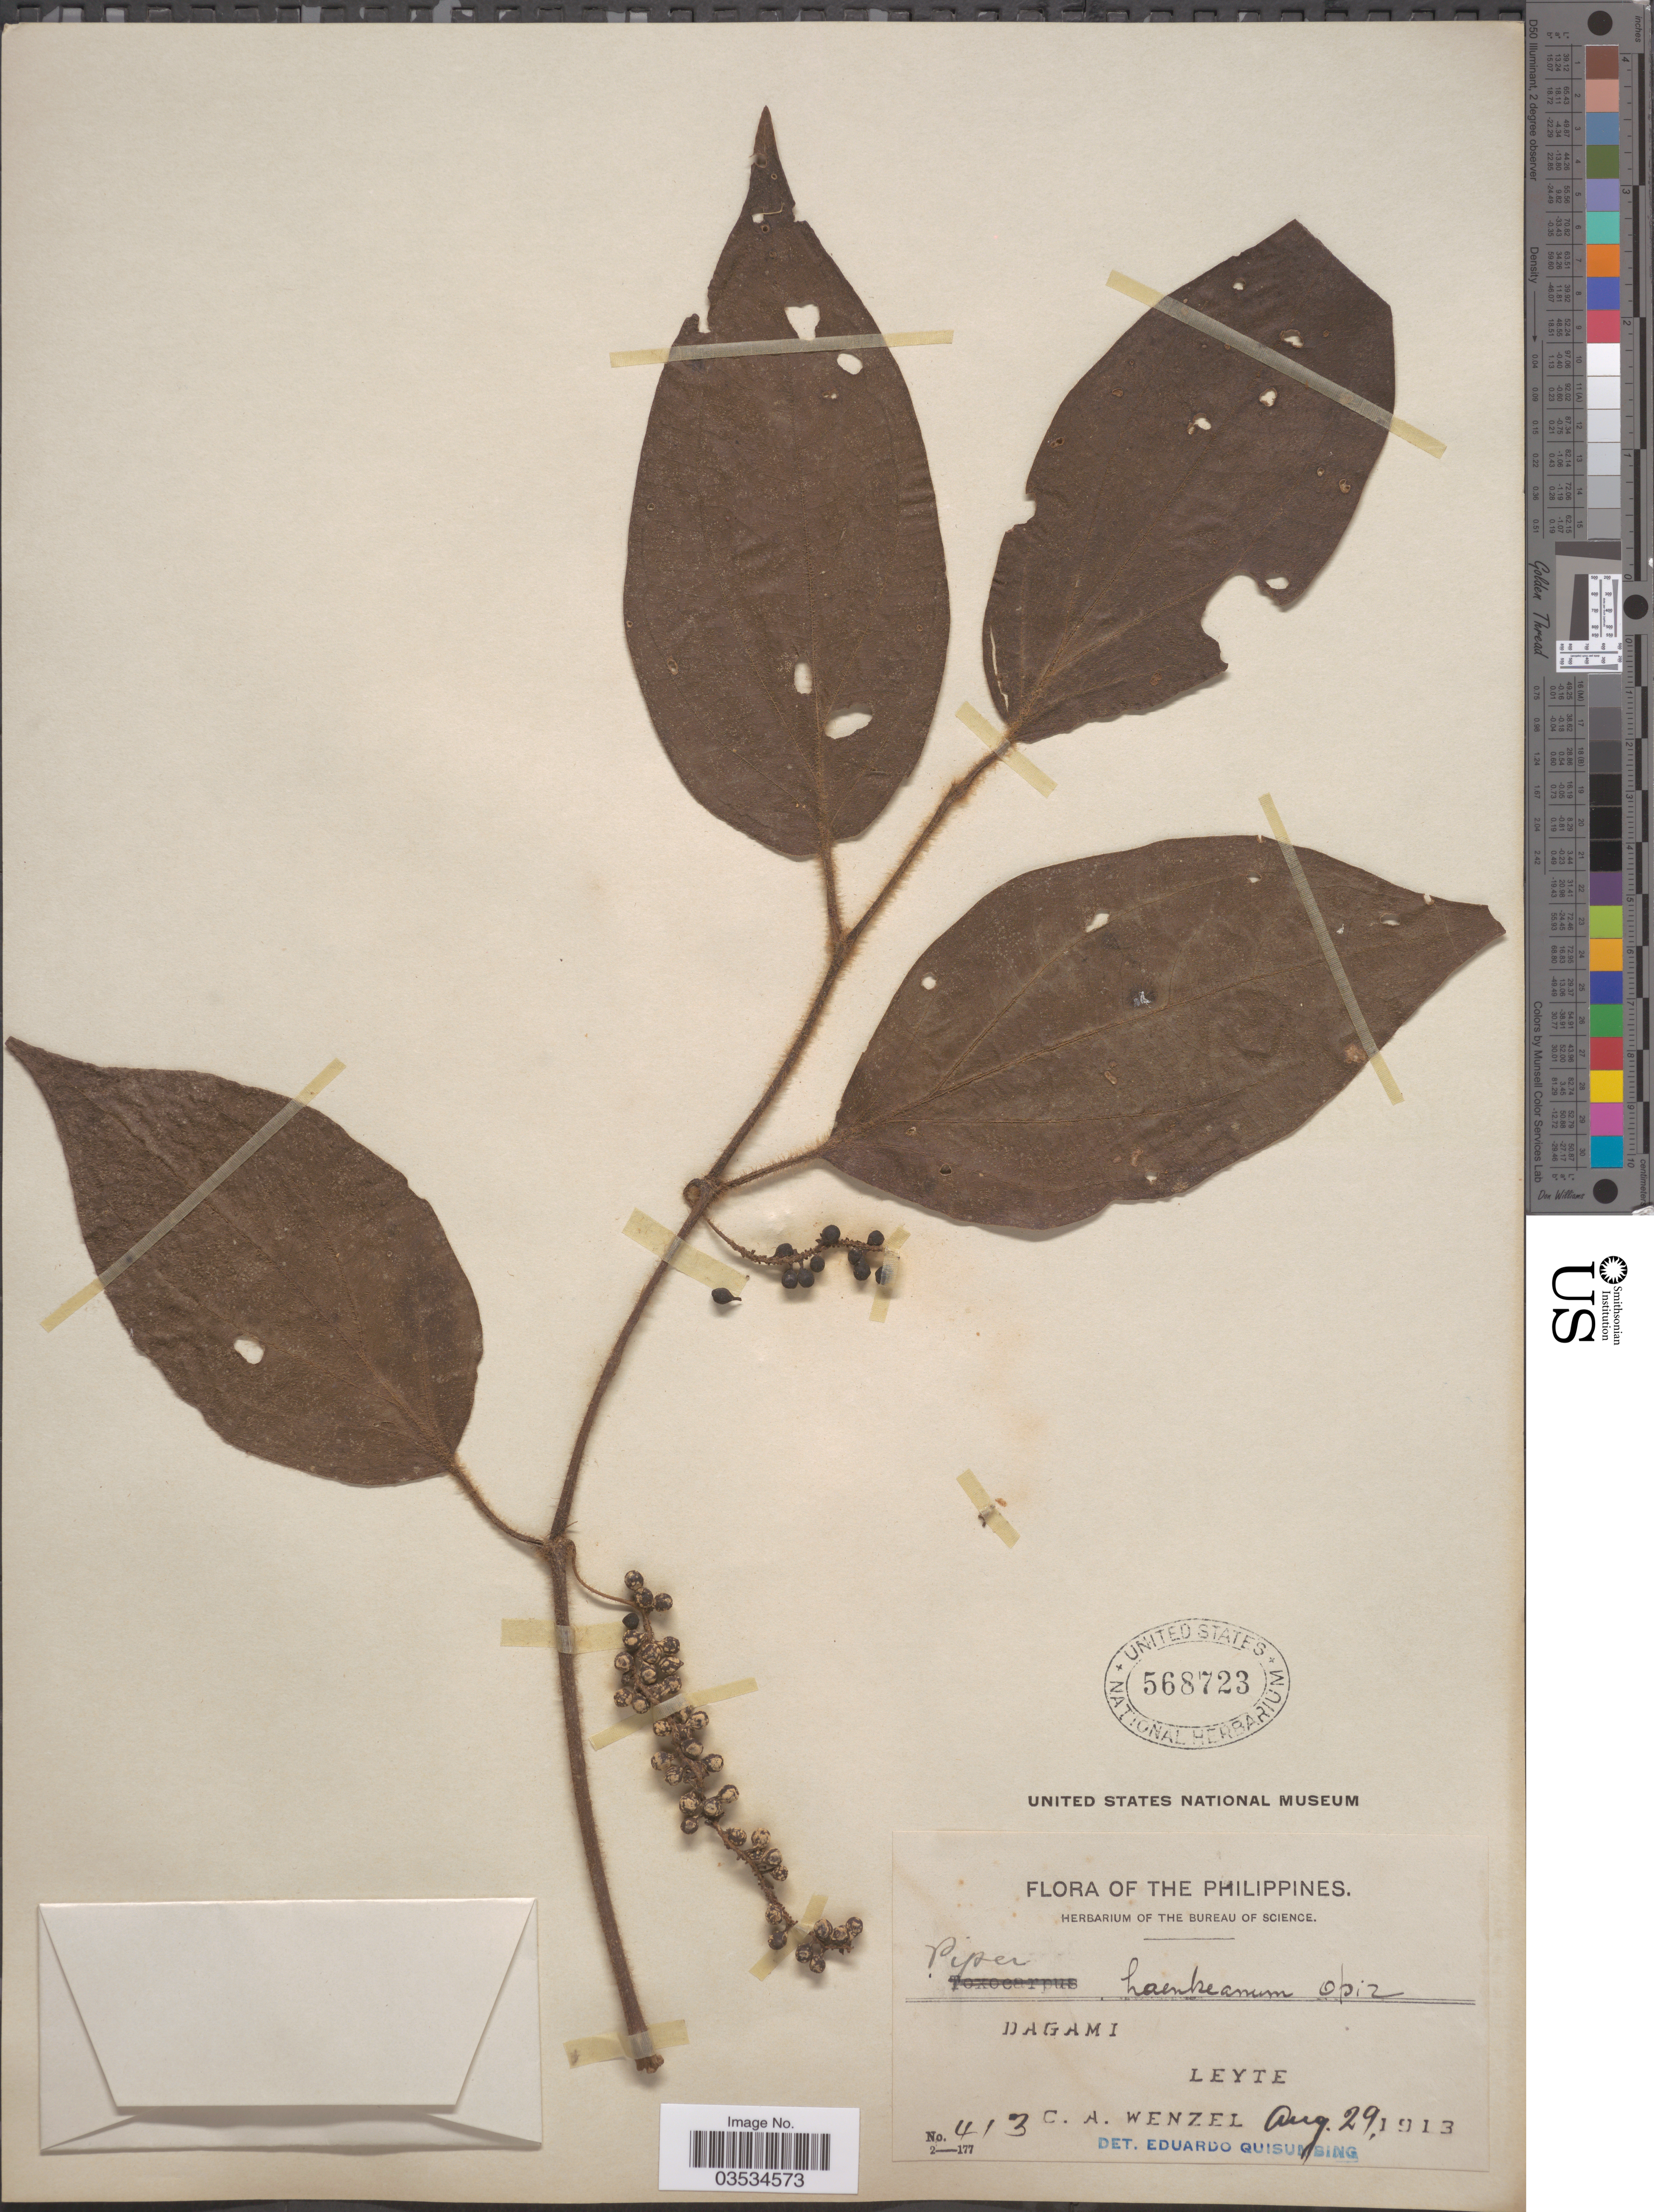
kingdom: Plantae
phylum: Tracheophyta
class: Magnoliopsida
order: Piperales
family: Piperaceae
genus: Piper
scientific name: Piper haenkeanum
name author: Opiz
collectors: C. Wenzel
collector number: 413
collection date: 1913-08-29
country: Philippines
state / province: Eastern Visayas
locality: Dagami. Leyte.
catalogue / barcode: US 568723